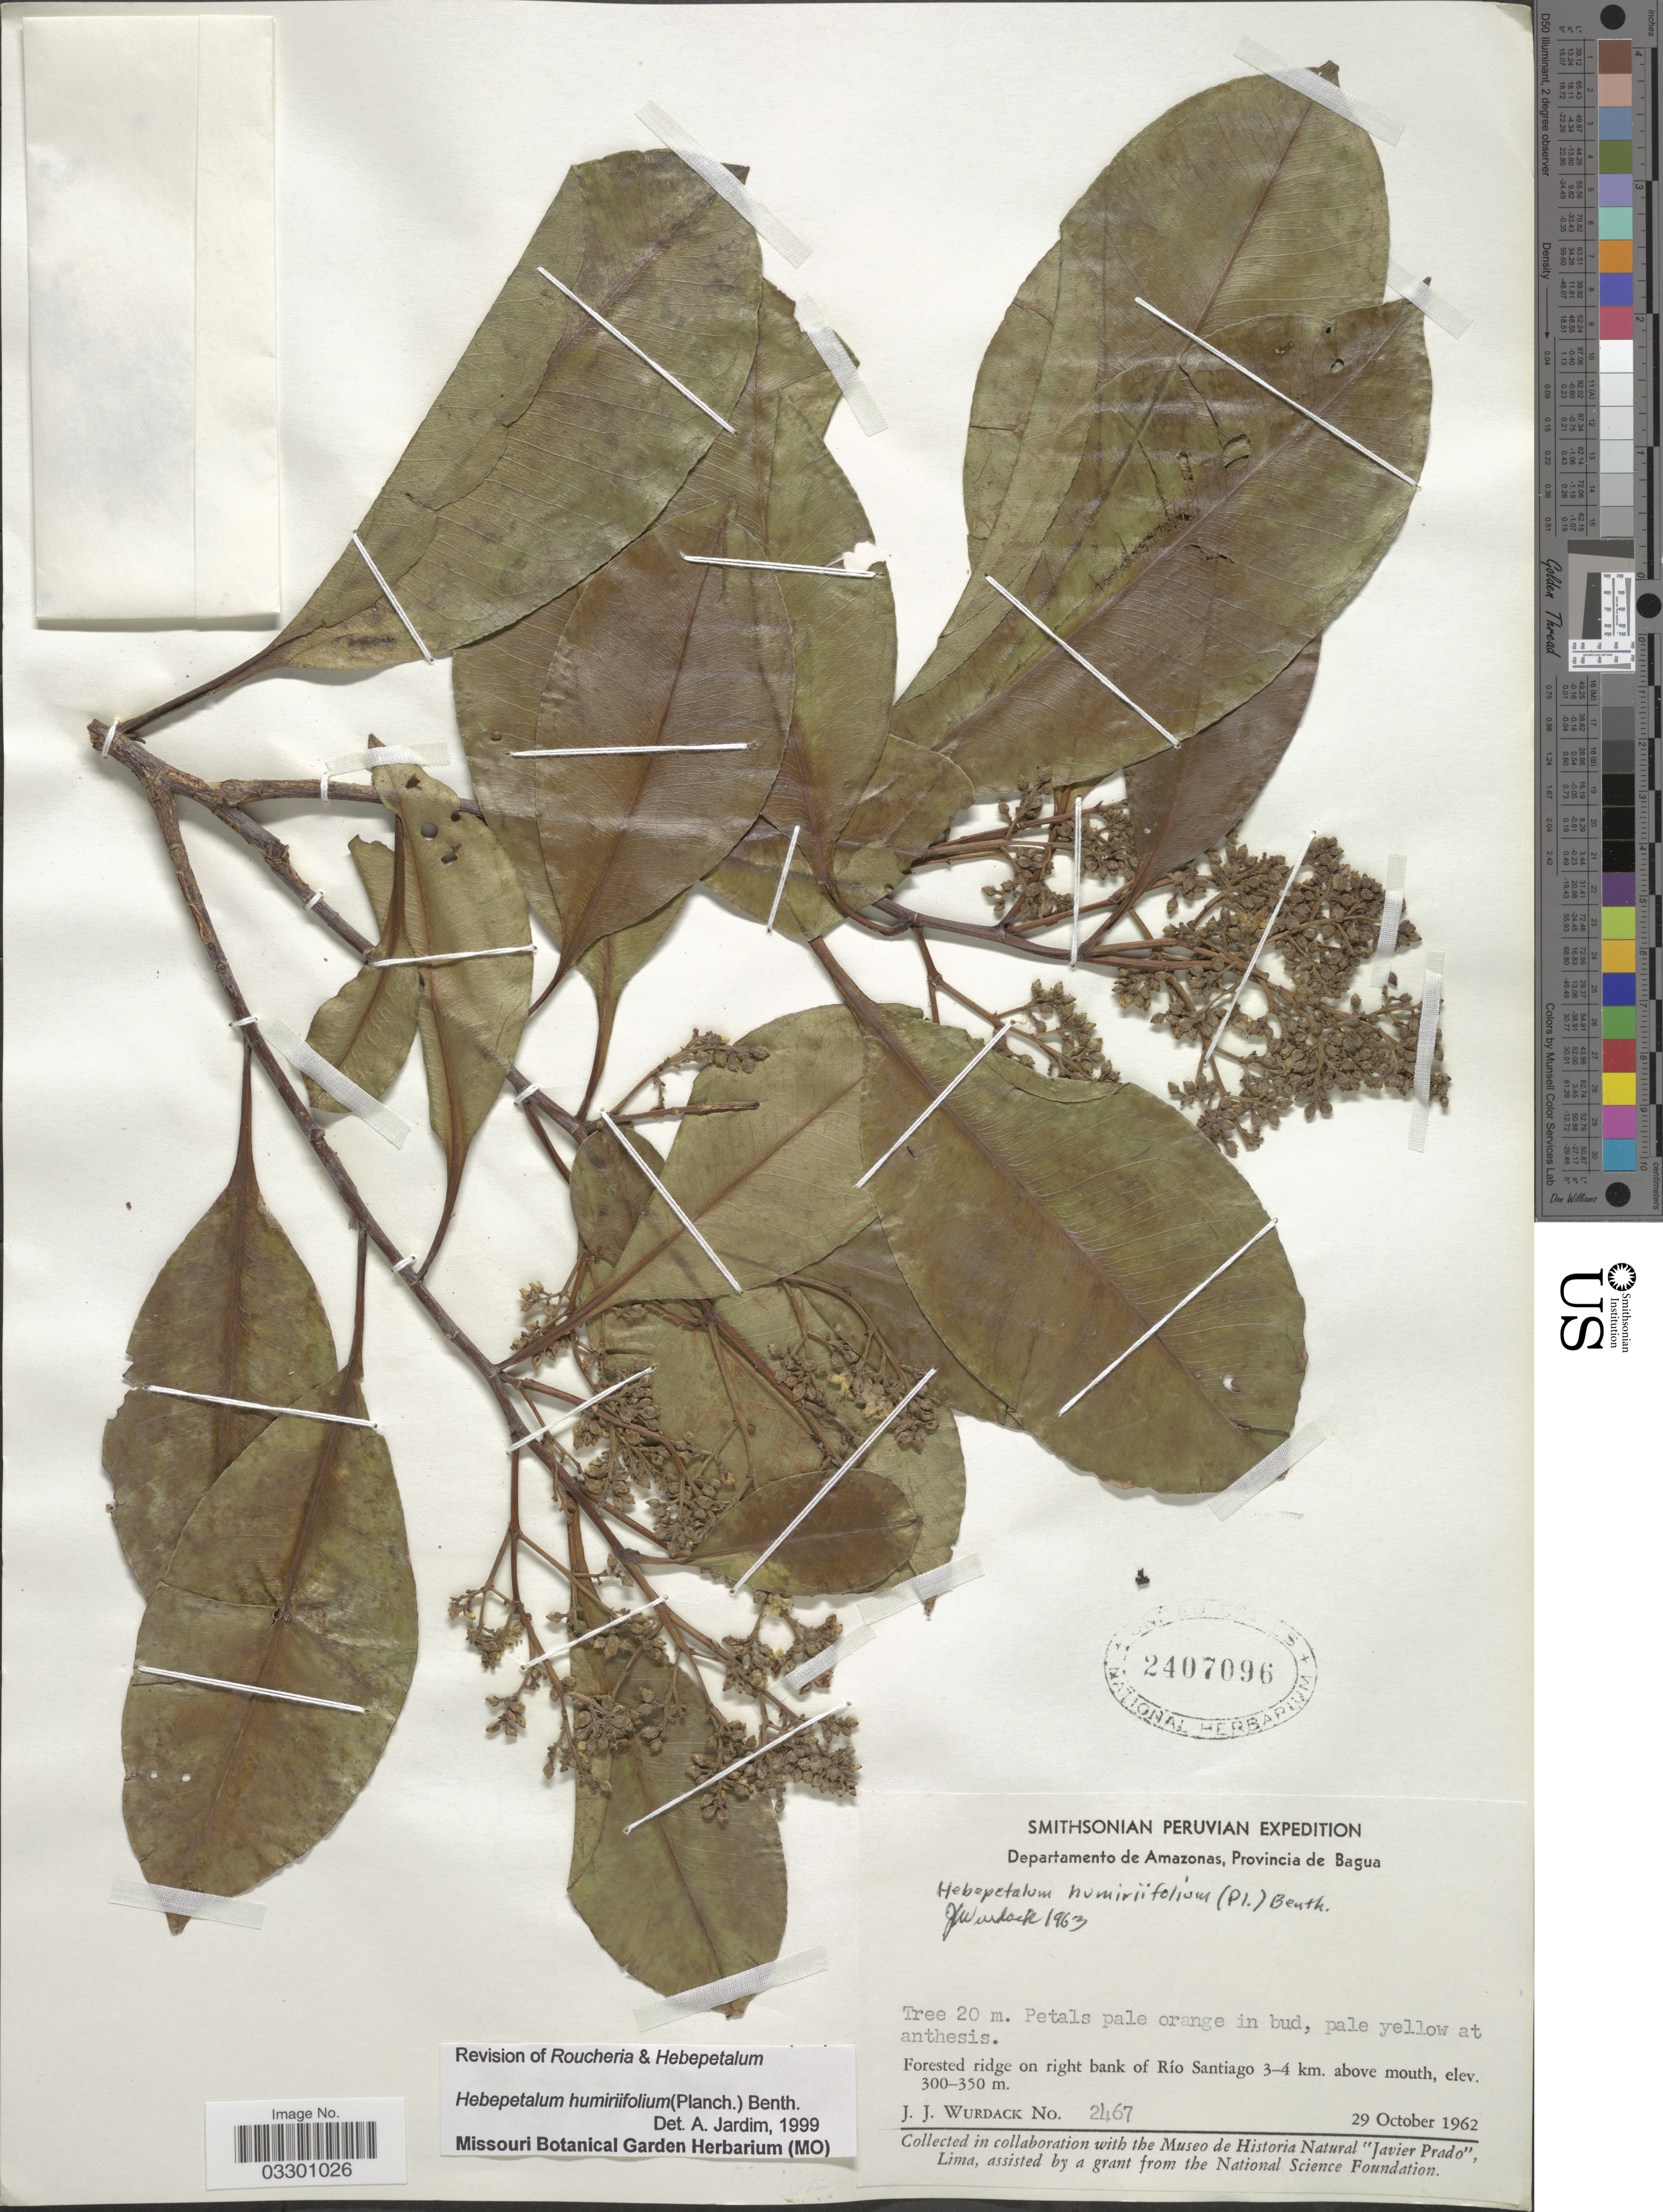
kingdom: Plantae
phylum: Tracheophyta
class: Magnoliopsida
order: Malpighiales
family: Linaceae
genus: Hebepetalum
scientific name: Hebepetalum humiriifolium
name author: (Planch.) Benth.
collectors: J. J. Wurdack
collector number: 2467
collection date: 1962-10-29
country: Peru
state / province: Amazonas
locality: Departamento de Amazonas, Provincia de Bagua. Forested ridge on right bank of Río Santiago 3-4 km. above mouth.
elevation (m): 300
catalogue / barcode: US 2407096